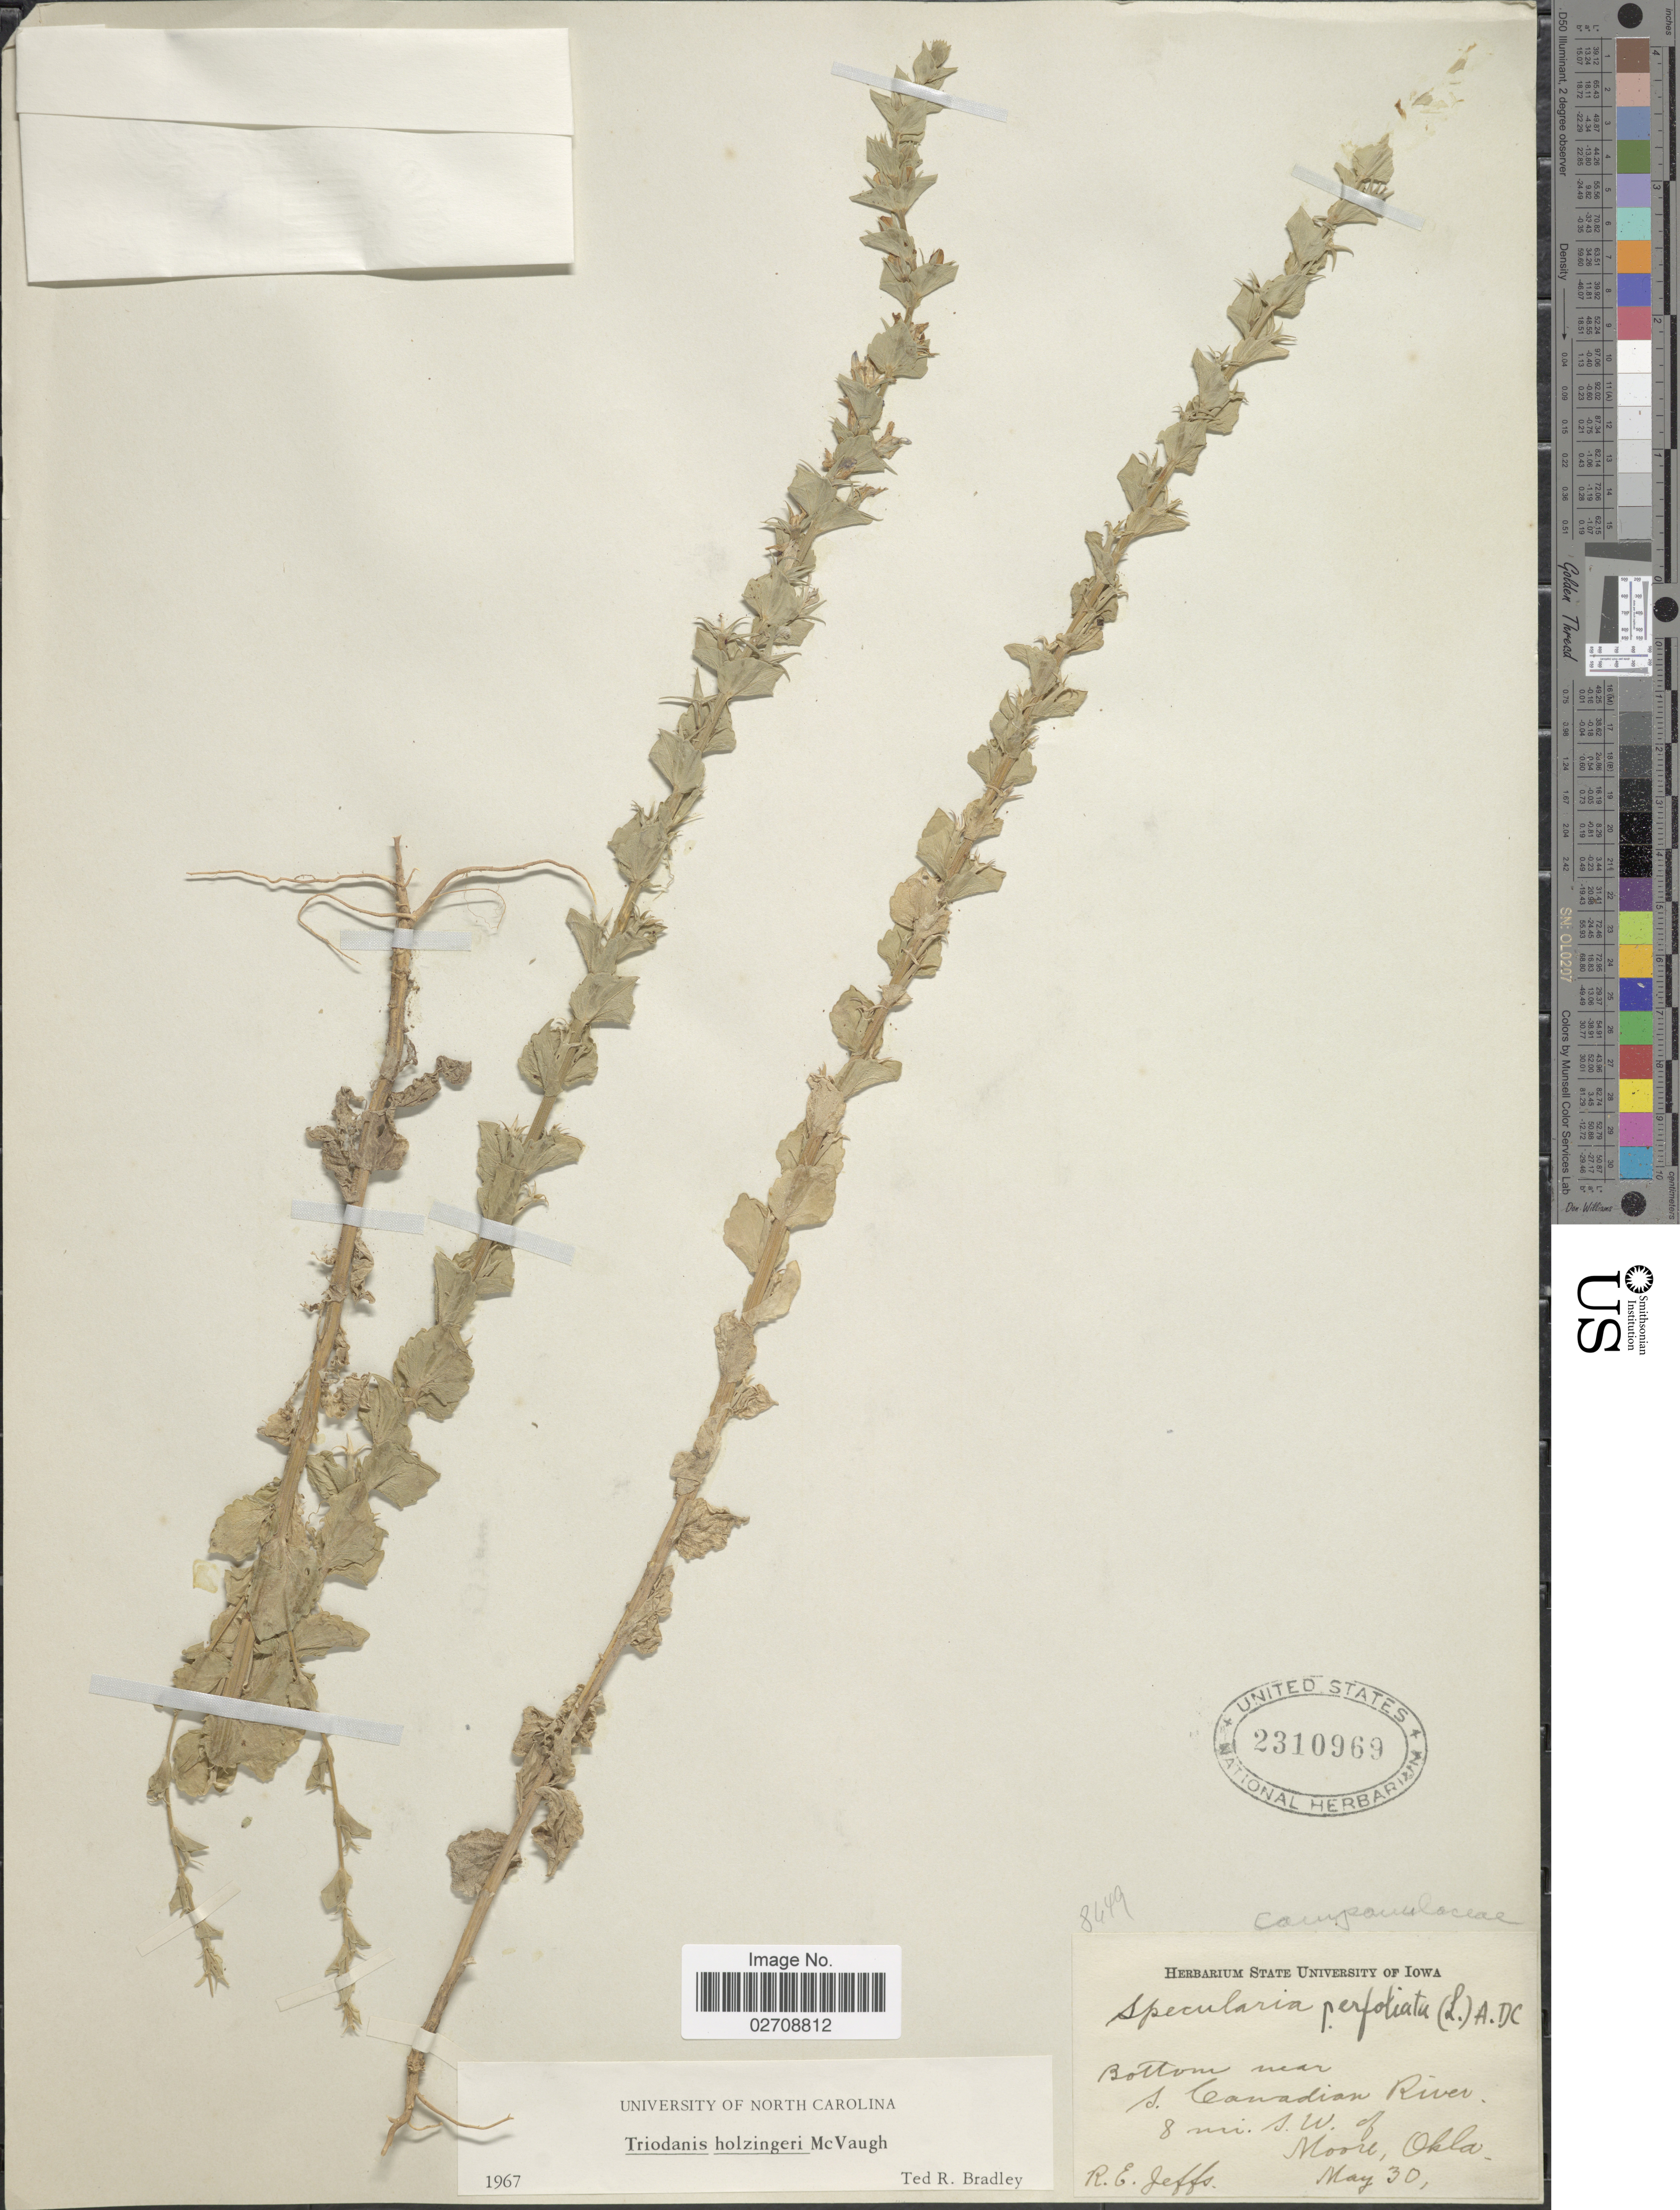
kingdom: Plantae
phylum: Tracheophyta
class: Magnoliopsida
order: Asterales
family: Campanulaceae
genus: Triodanis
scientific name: Triodanis holzingeri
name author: McVaugh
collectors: R. Jeffs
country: United States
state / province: Oklahoma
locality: Bottom near, S. Canadian River, 8 mi. S.W. of Moore, Okla.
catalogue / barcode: US 2310969